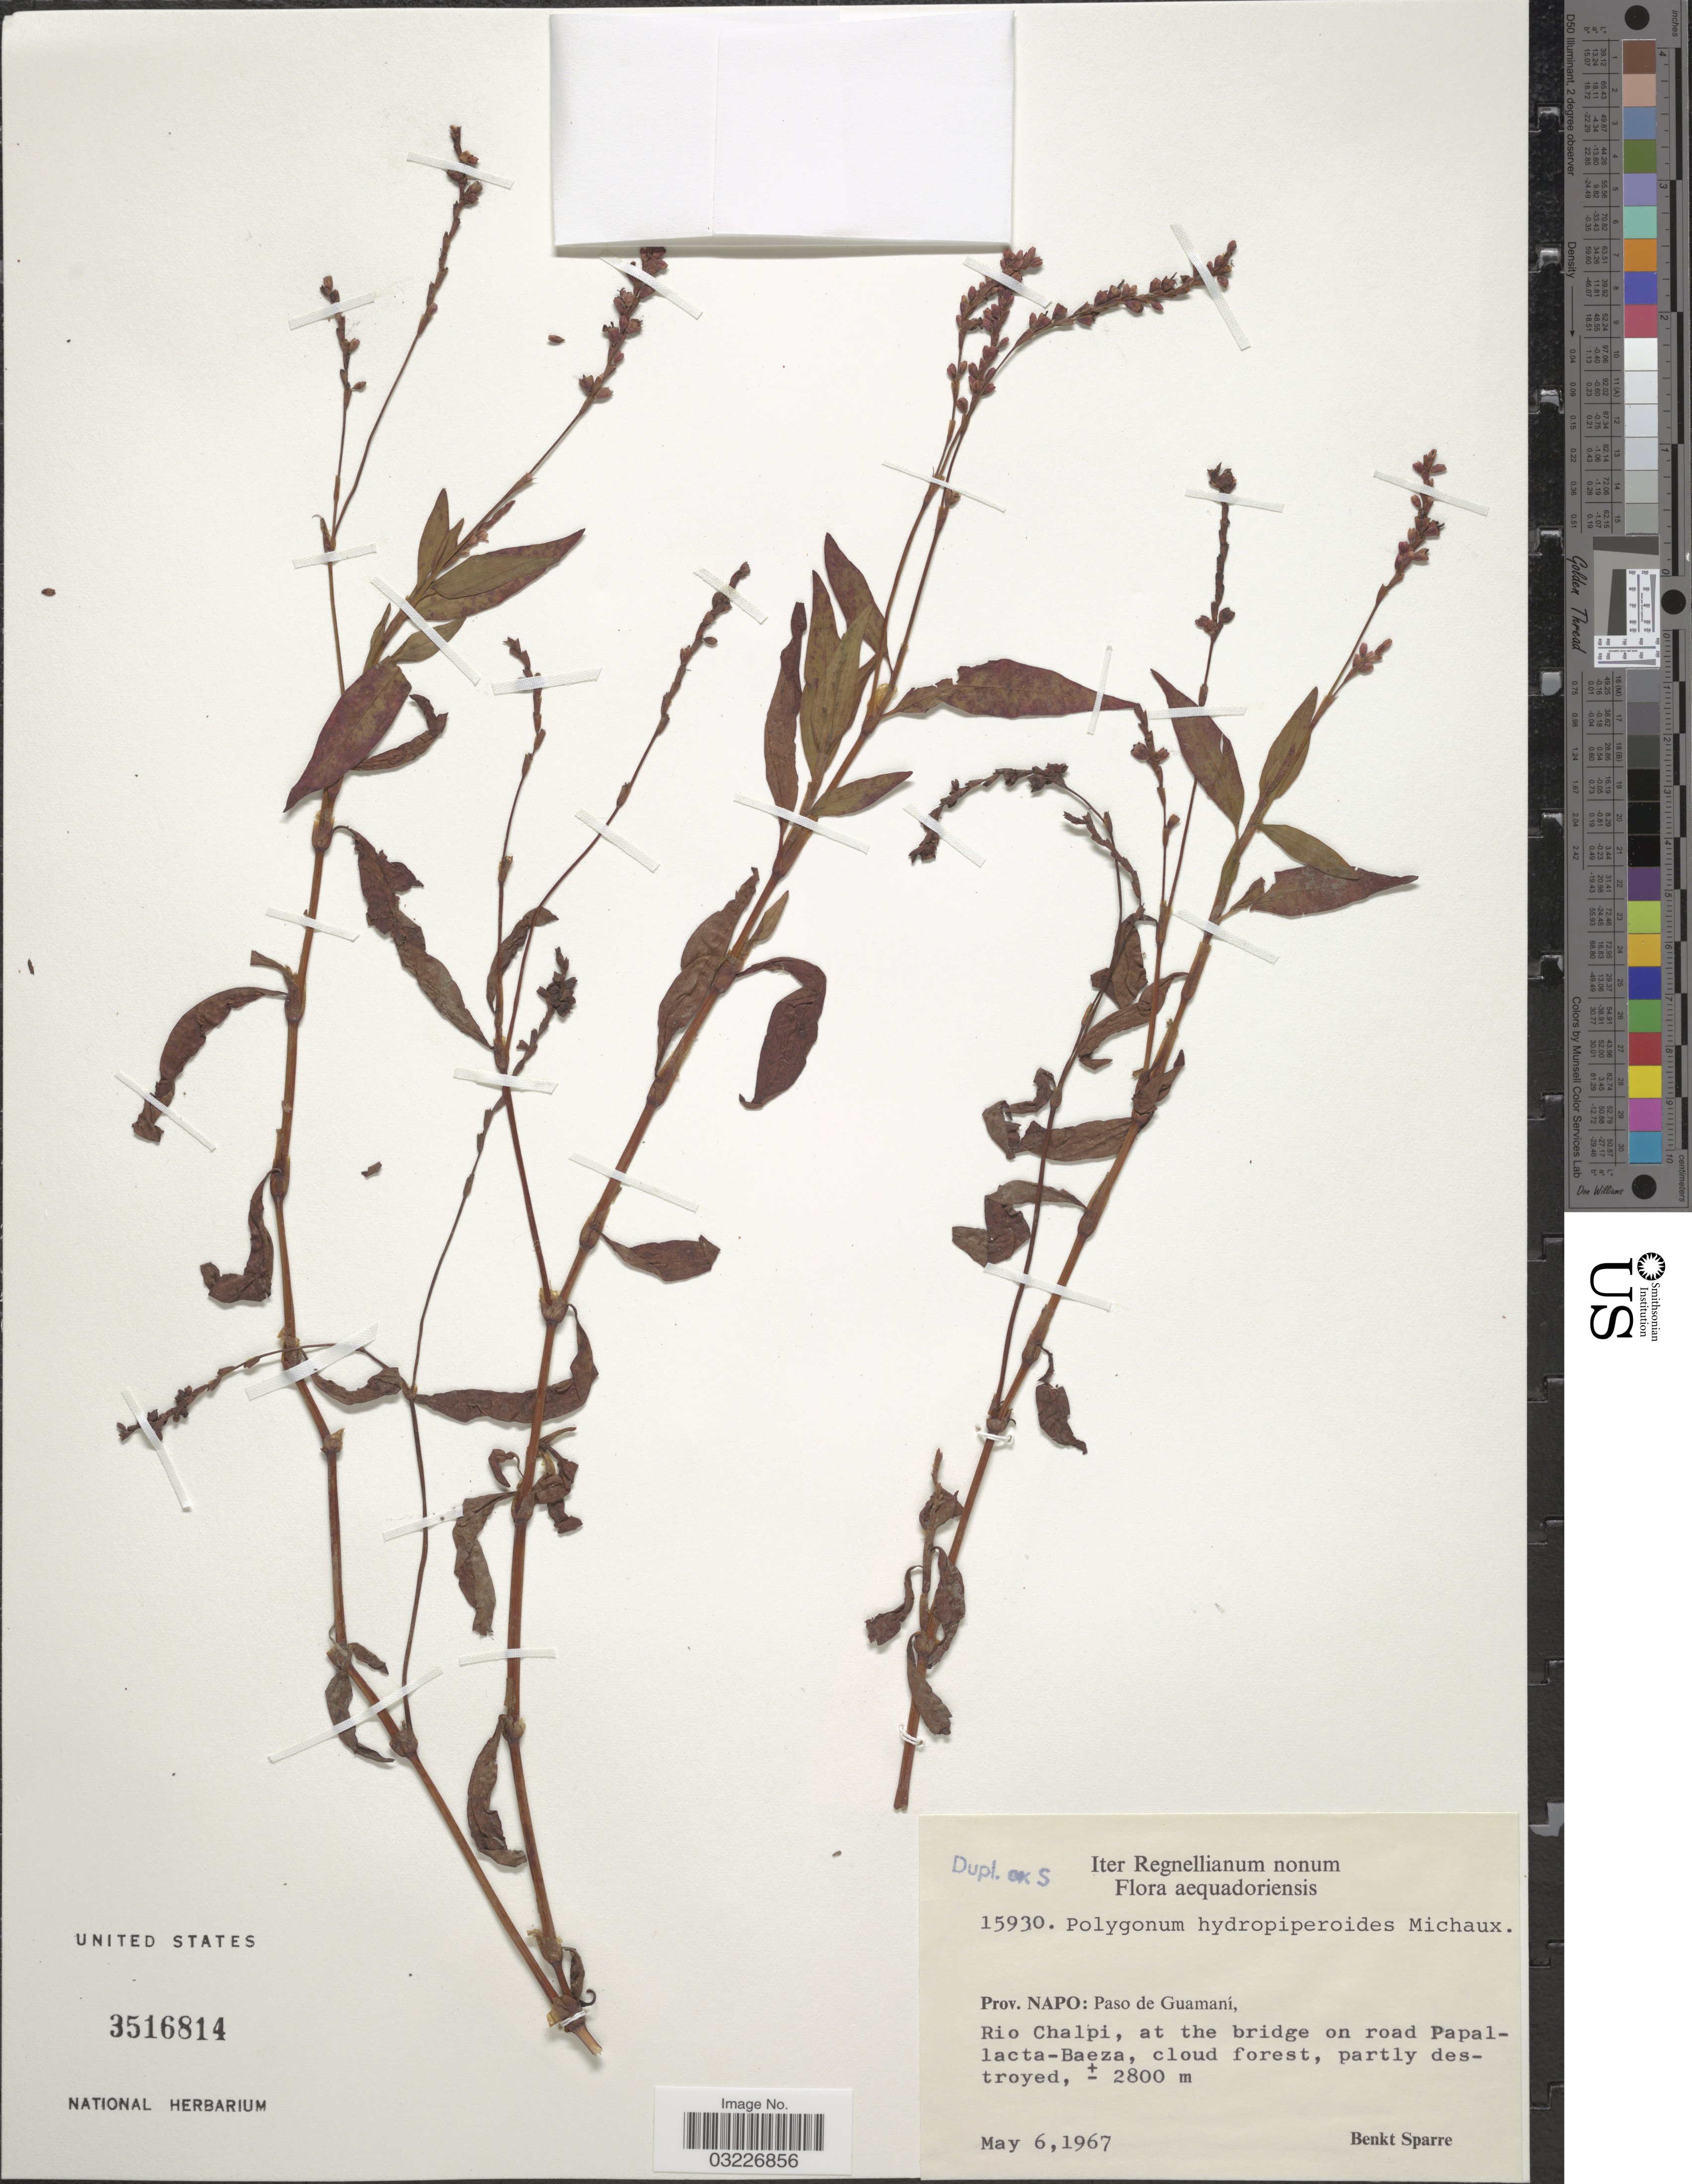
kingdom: Plantae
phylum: Tracheophyta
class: Magnoliopsida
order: Caryophyllales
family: Polygonaceae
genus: Polygonum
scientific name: Polygonum hydropiperoides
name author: Michx.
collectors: B. Sparre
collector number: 15930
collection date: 1967-05-06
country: Ecuador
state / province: Napo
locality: Aequadoriensis, Paso de Guamaní, Rio Chalpi, at the bridge on road Papallacta-Baeza.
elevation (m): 2800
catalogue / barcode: US 3516814